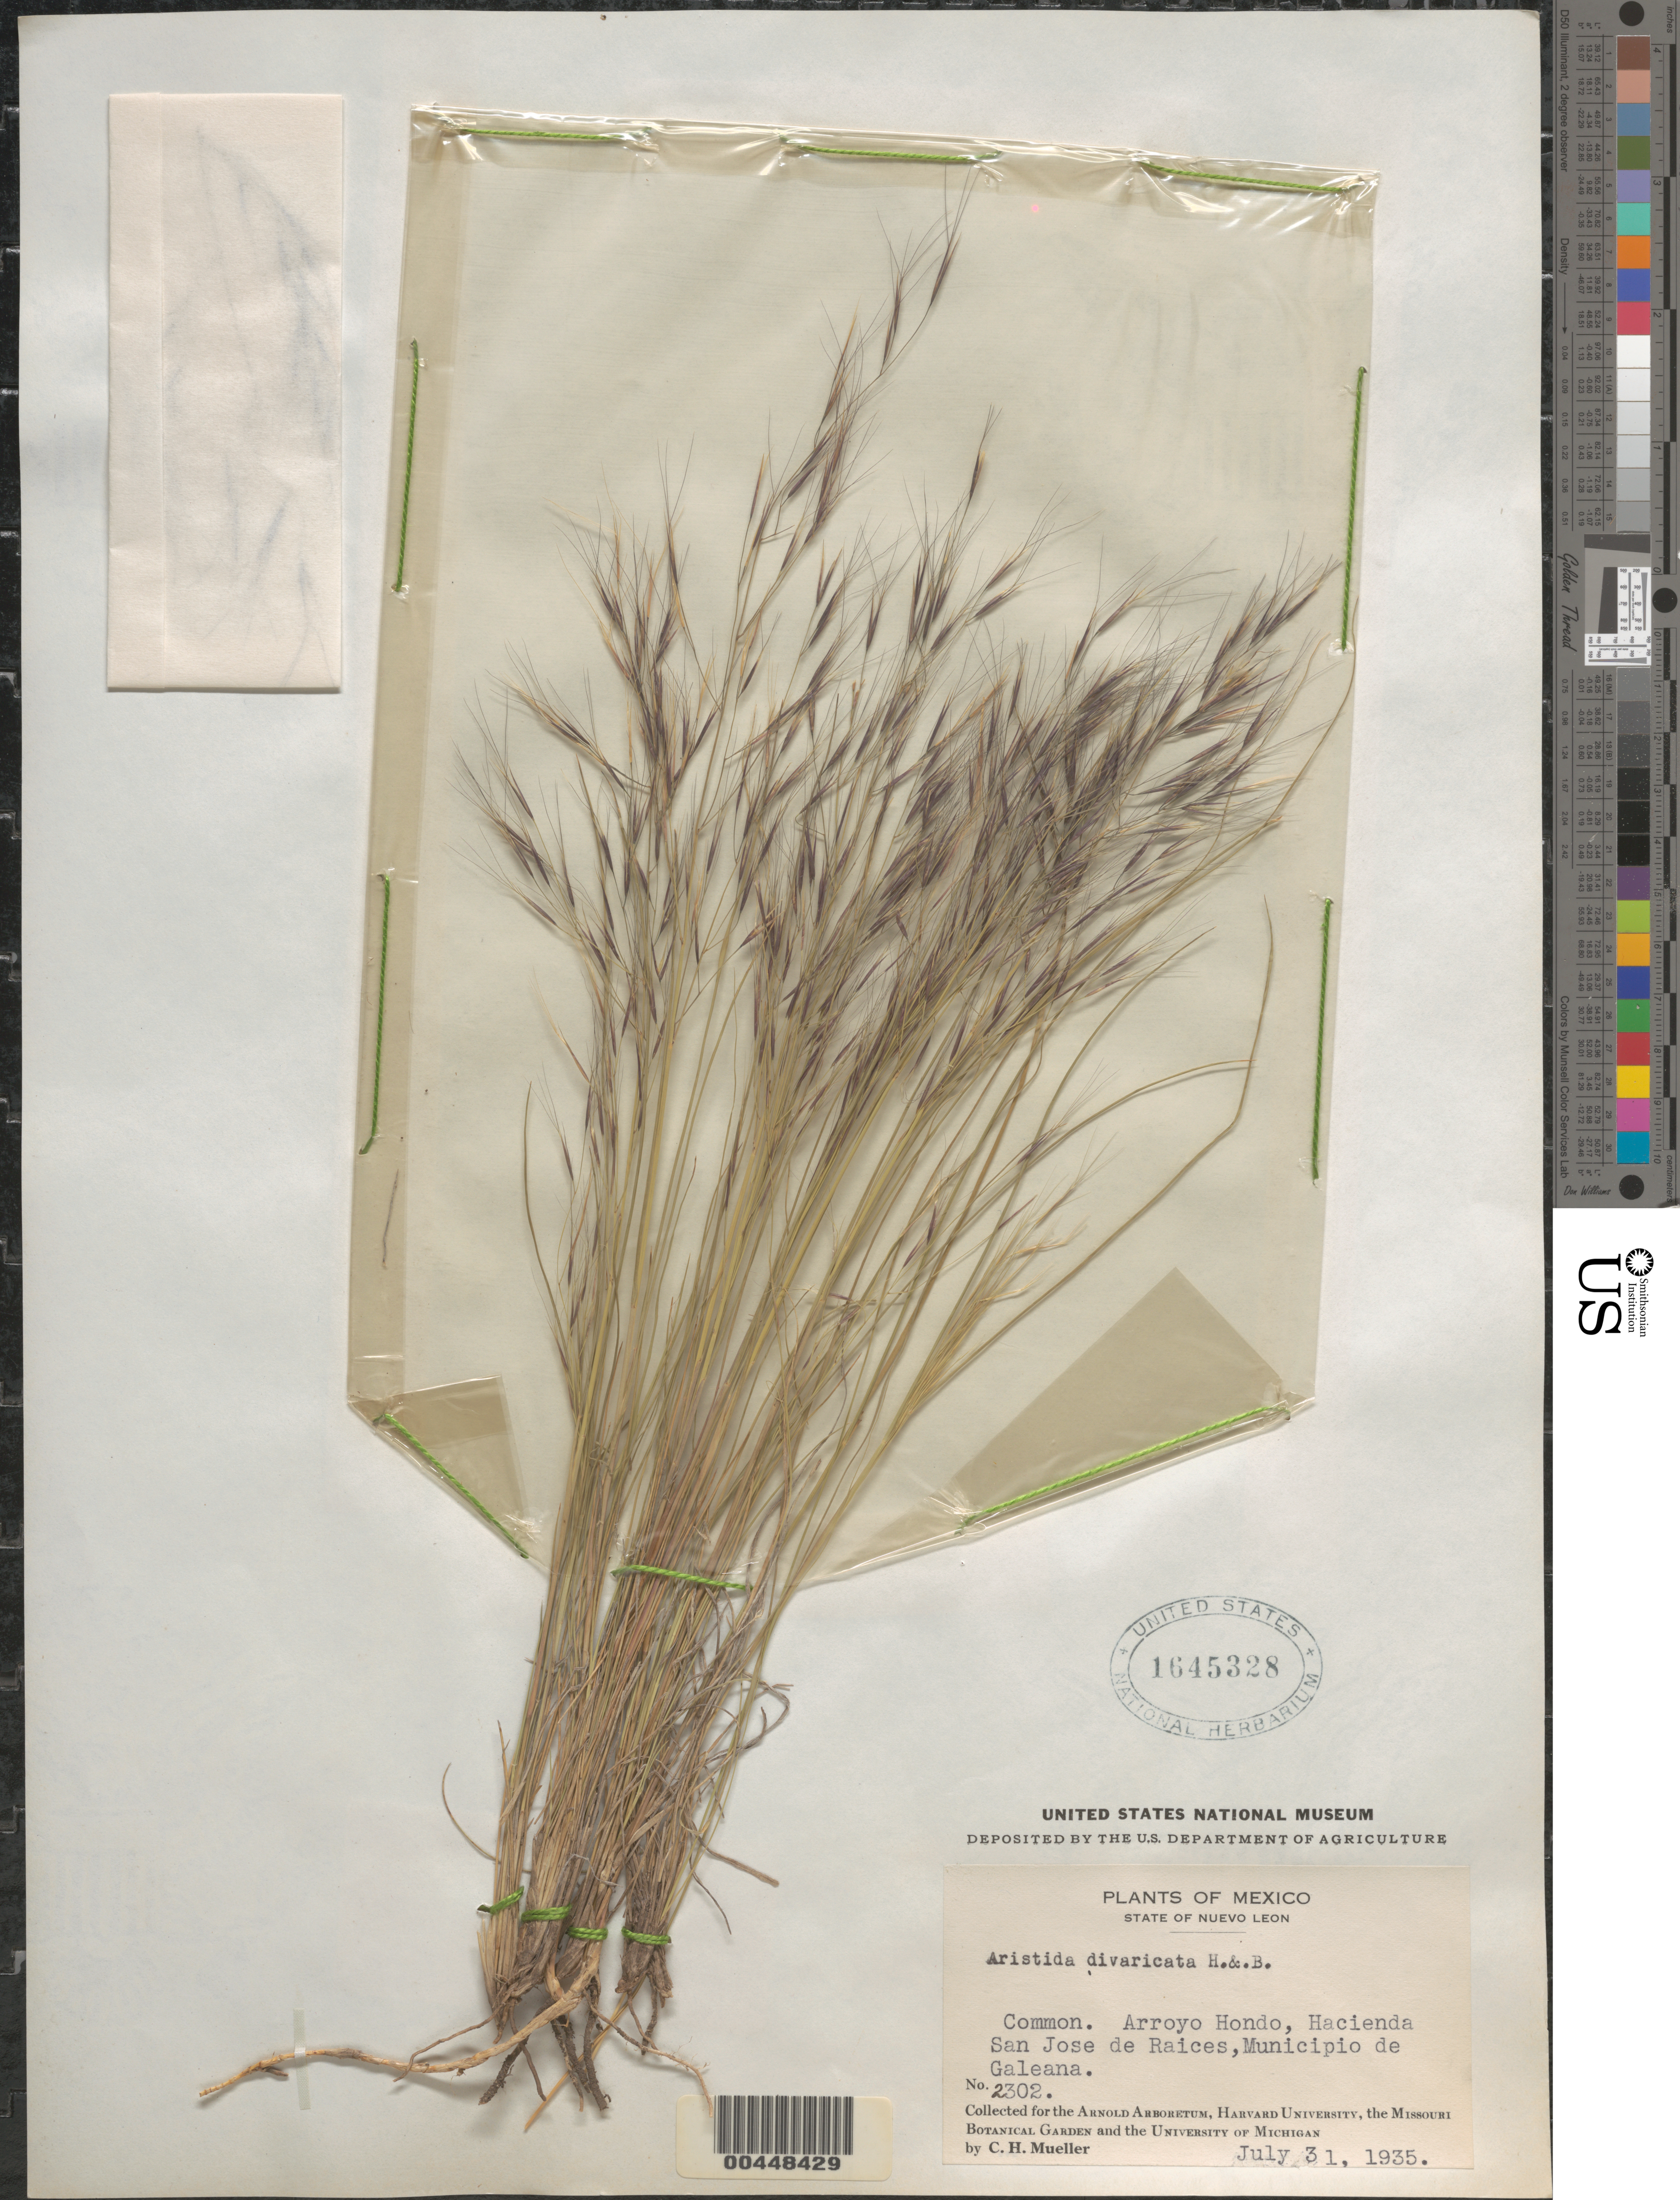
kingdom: Plantae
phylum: Tracheophyta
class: Liliopsida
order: Poales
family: Poaceae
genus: Aristida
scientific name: Aristida divaricata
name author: Humb. & Bonpl. ex Willd.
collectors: C. H. Muller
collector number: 2302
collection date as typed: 31 Jul 1935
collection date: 1935-07-31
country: Mexico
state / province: Nuevo León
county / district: Galeana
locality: Arroyo Hondo, Hacienda San Jose de Raices.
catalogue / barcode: US 1645328